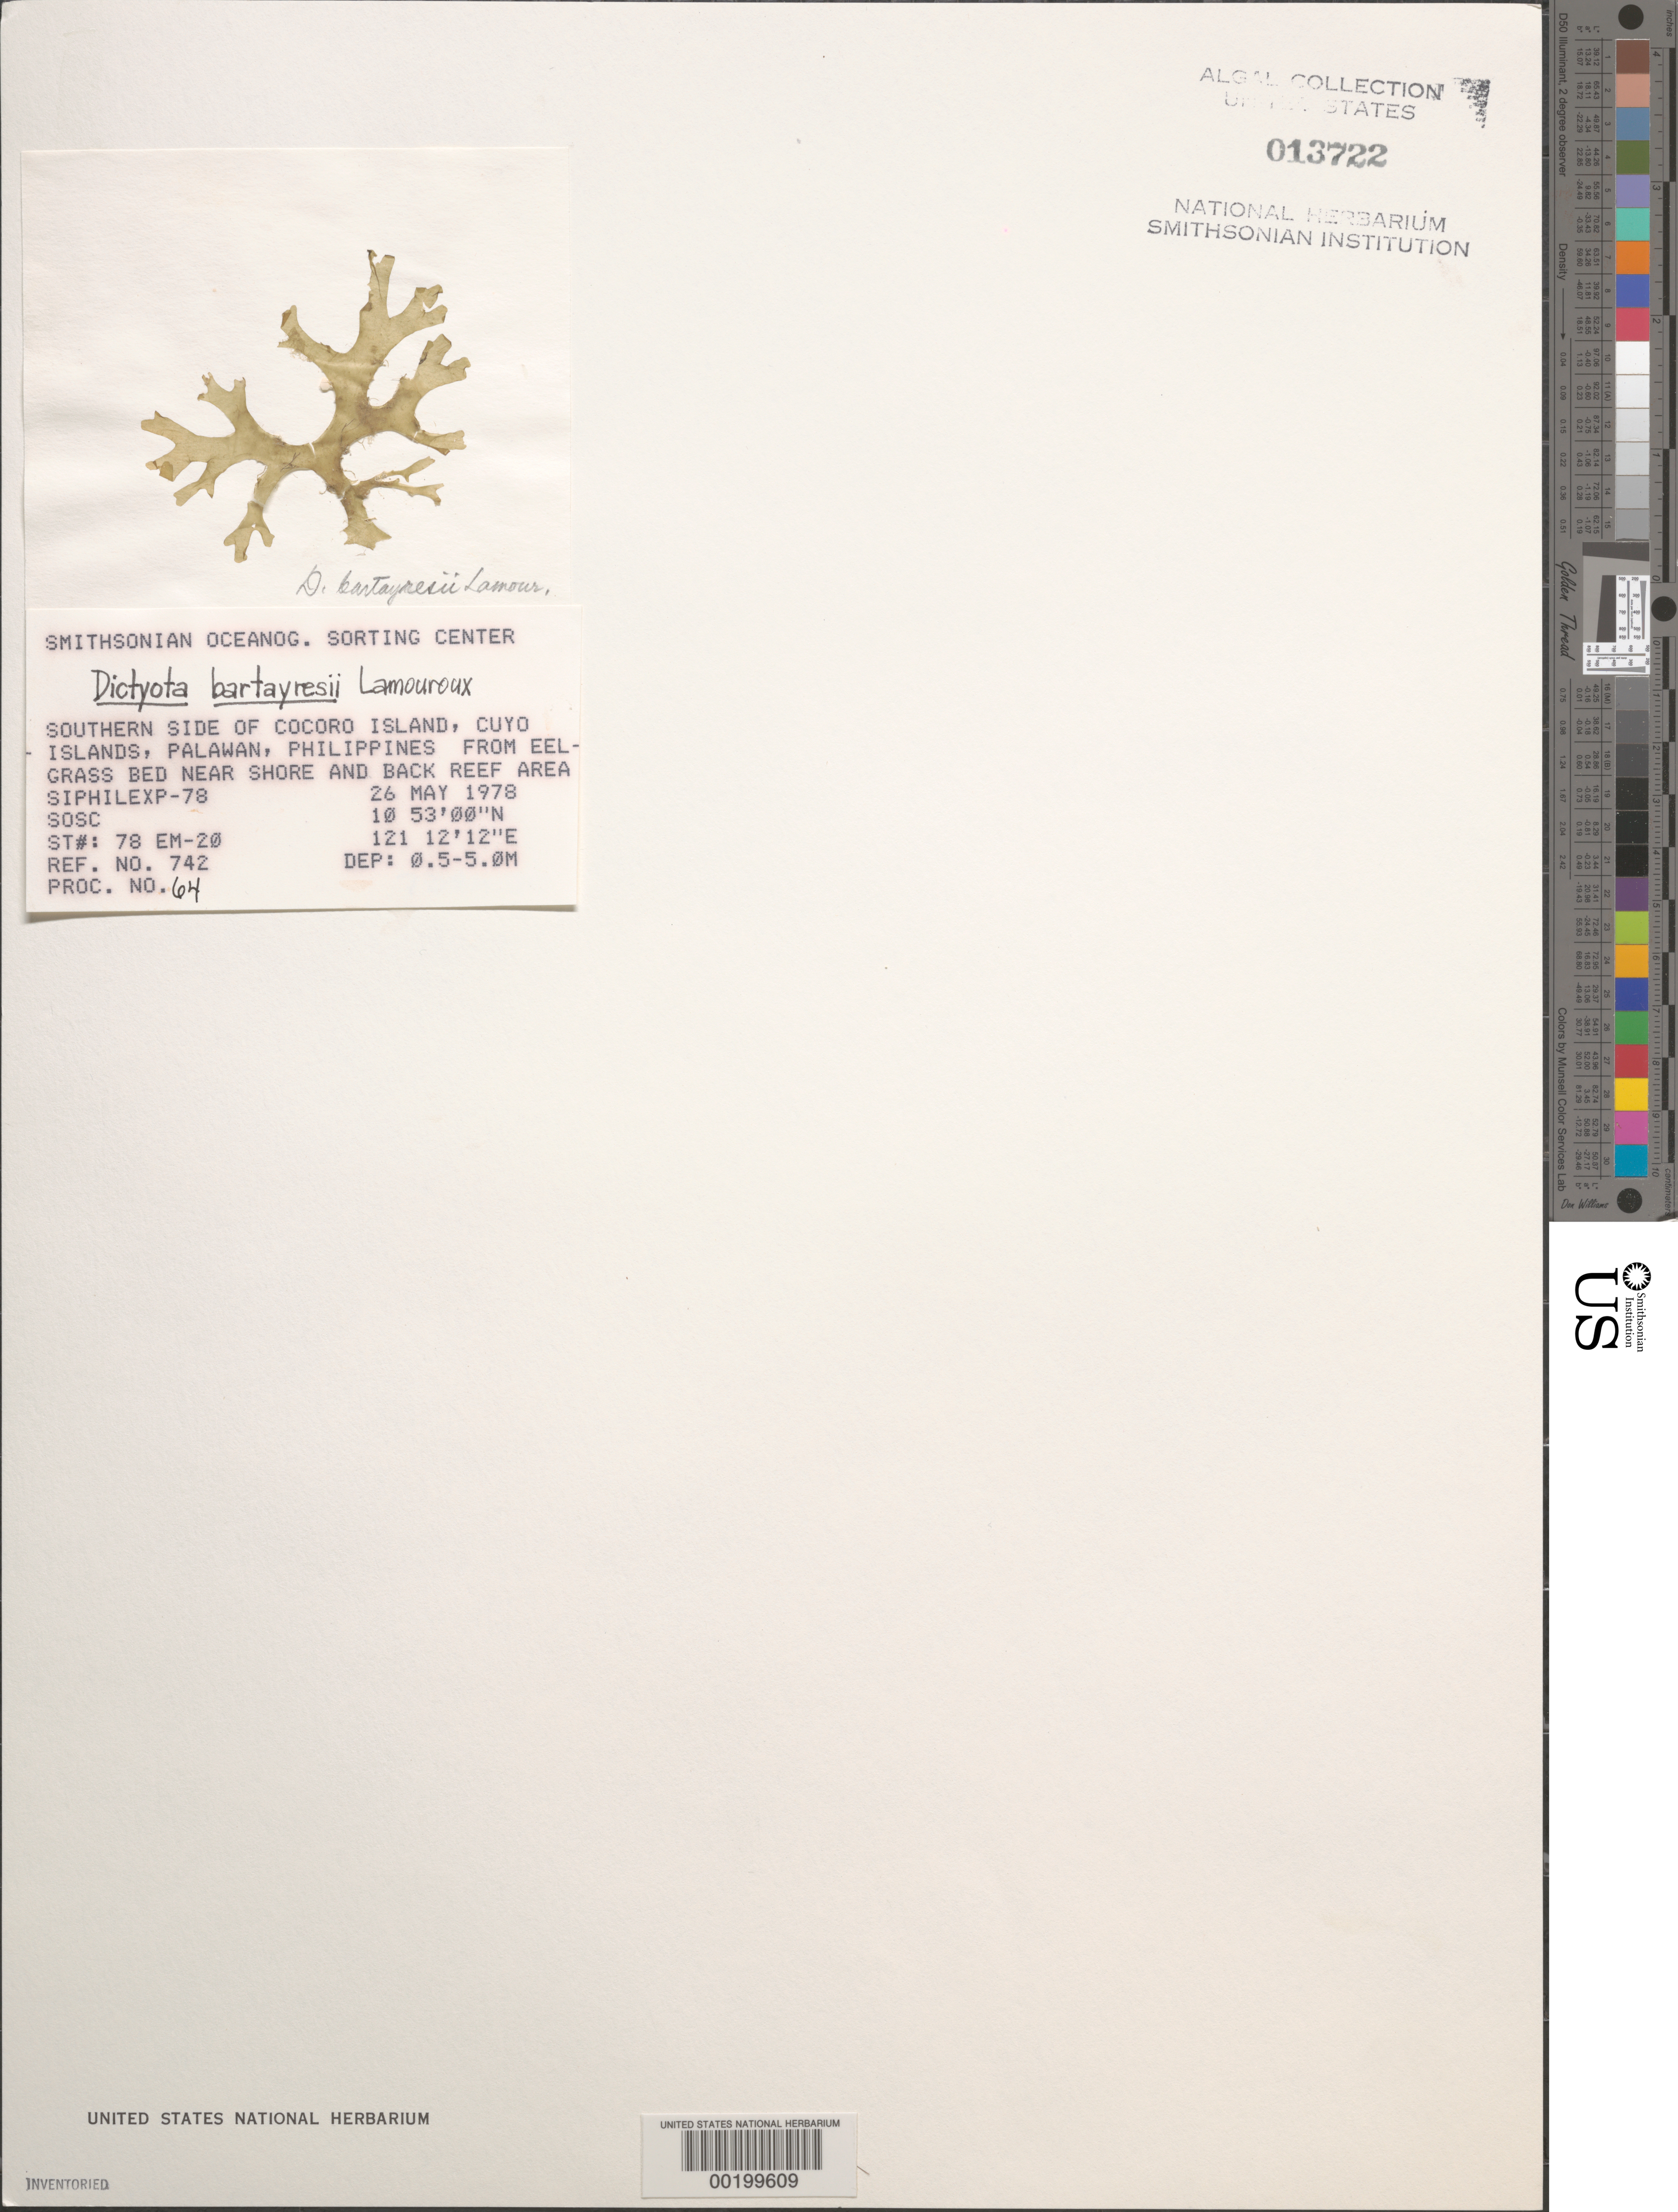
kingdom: Chromista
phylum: Ochrophyta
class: Phaeophyceae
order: Dictyotales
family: Dictyotaceae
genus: Dictyota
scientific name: Dictyota bartayresiana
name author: J.V.Lamouroux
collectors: SOSC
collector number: Station 78 Em-20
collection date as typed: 26 May 1978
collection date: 1978-05-26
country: Philippines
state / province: Mimaropa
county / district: Palawan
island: Cocoro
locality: Southern side of island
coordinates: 10 53' 00" N, 121 12' 12" E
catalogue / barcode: US 13722